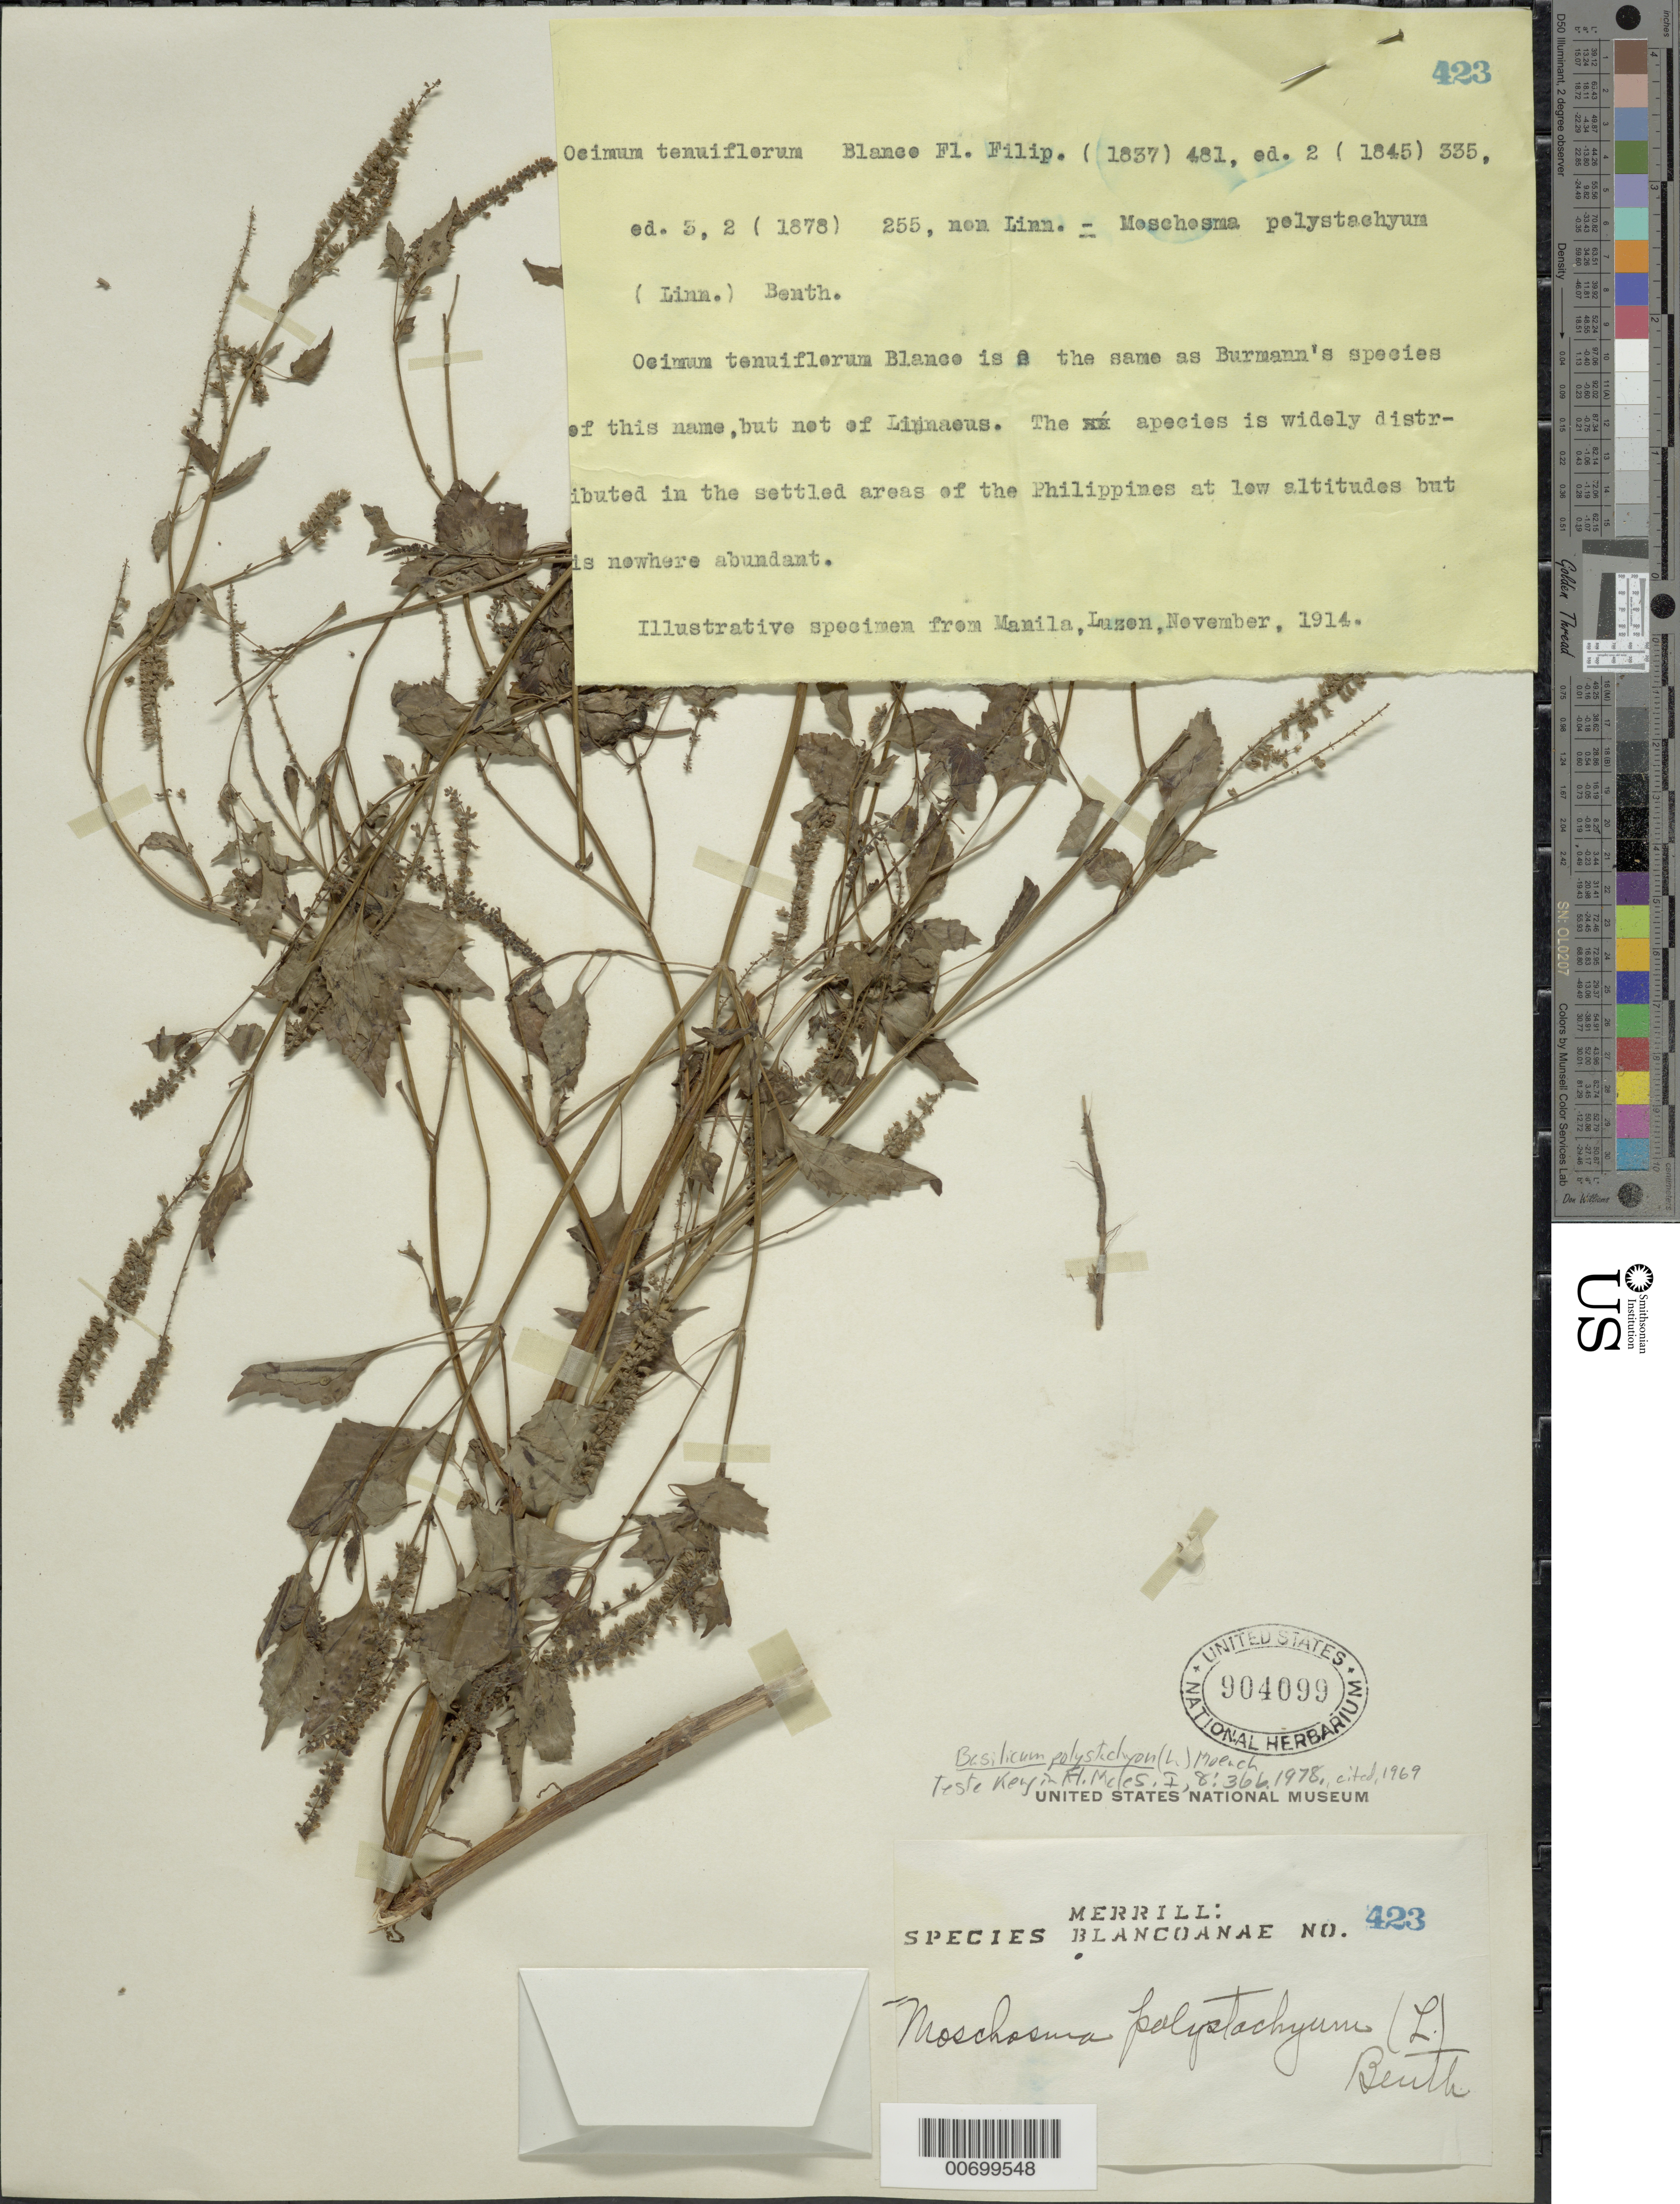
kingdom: Plantae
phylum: Tracheophyta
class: Magnoliopsida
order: Lamiales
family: Lamiaceae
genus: Basilicum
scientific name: Basilicum polystachyon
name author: (L.) Moench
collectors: E. D. Merrill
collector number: Sp. Blancoan. 0423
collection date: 1914-11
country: Philippines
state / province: National Capital Region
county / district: Manila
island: Luzon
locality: Manila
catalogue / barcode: US 904099